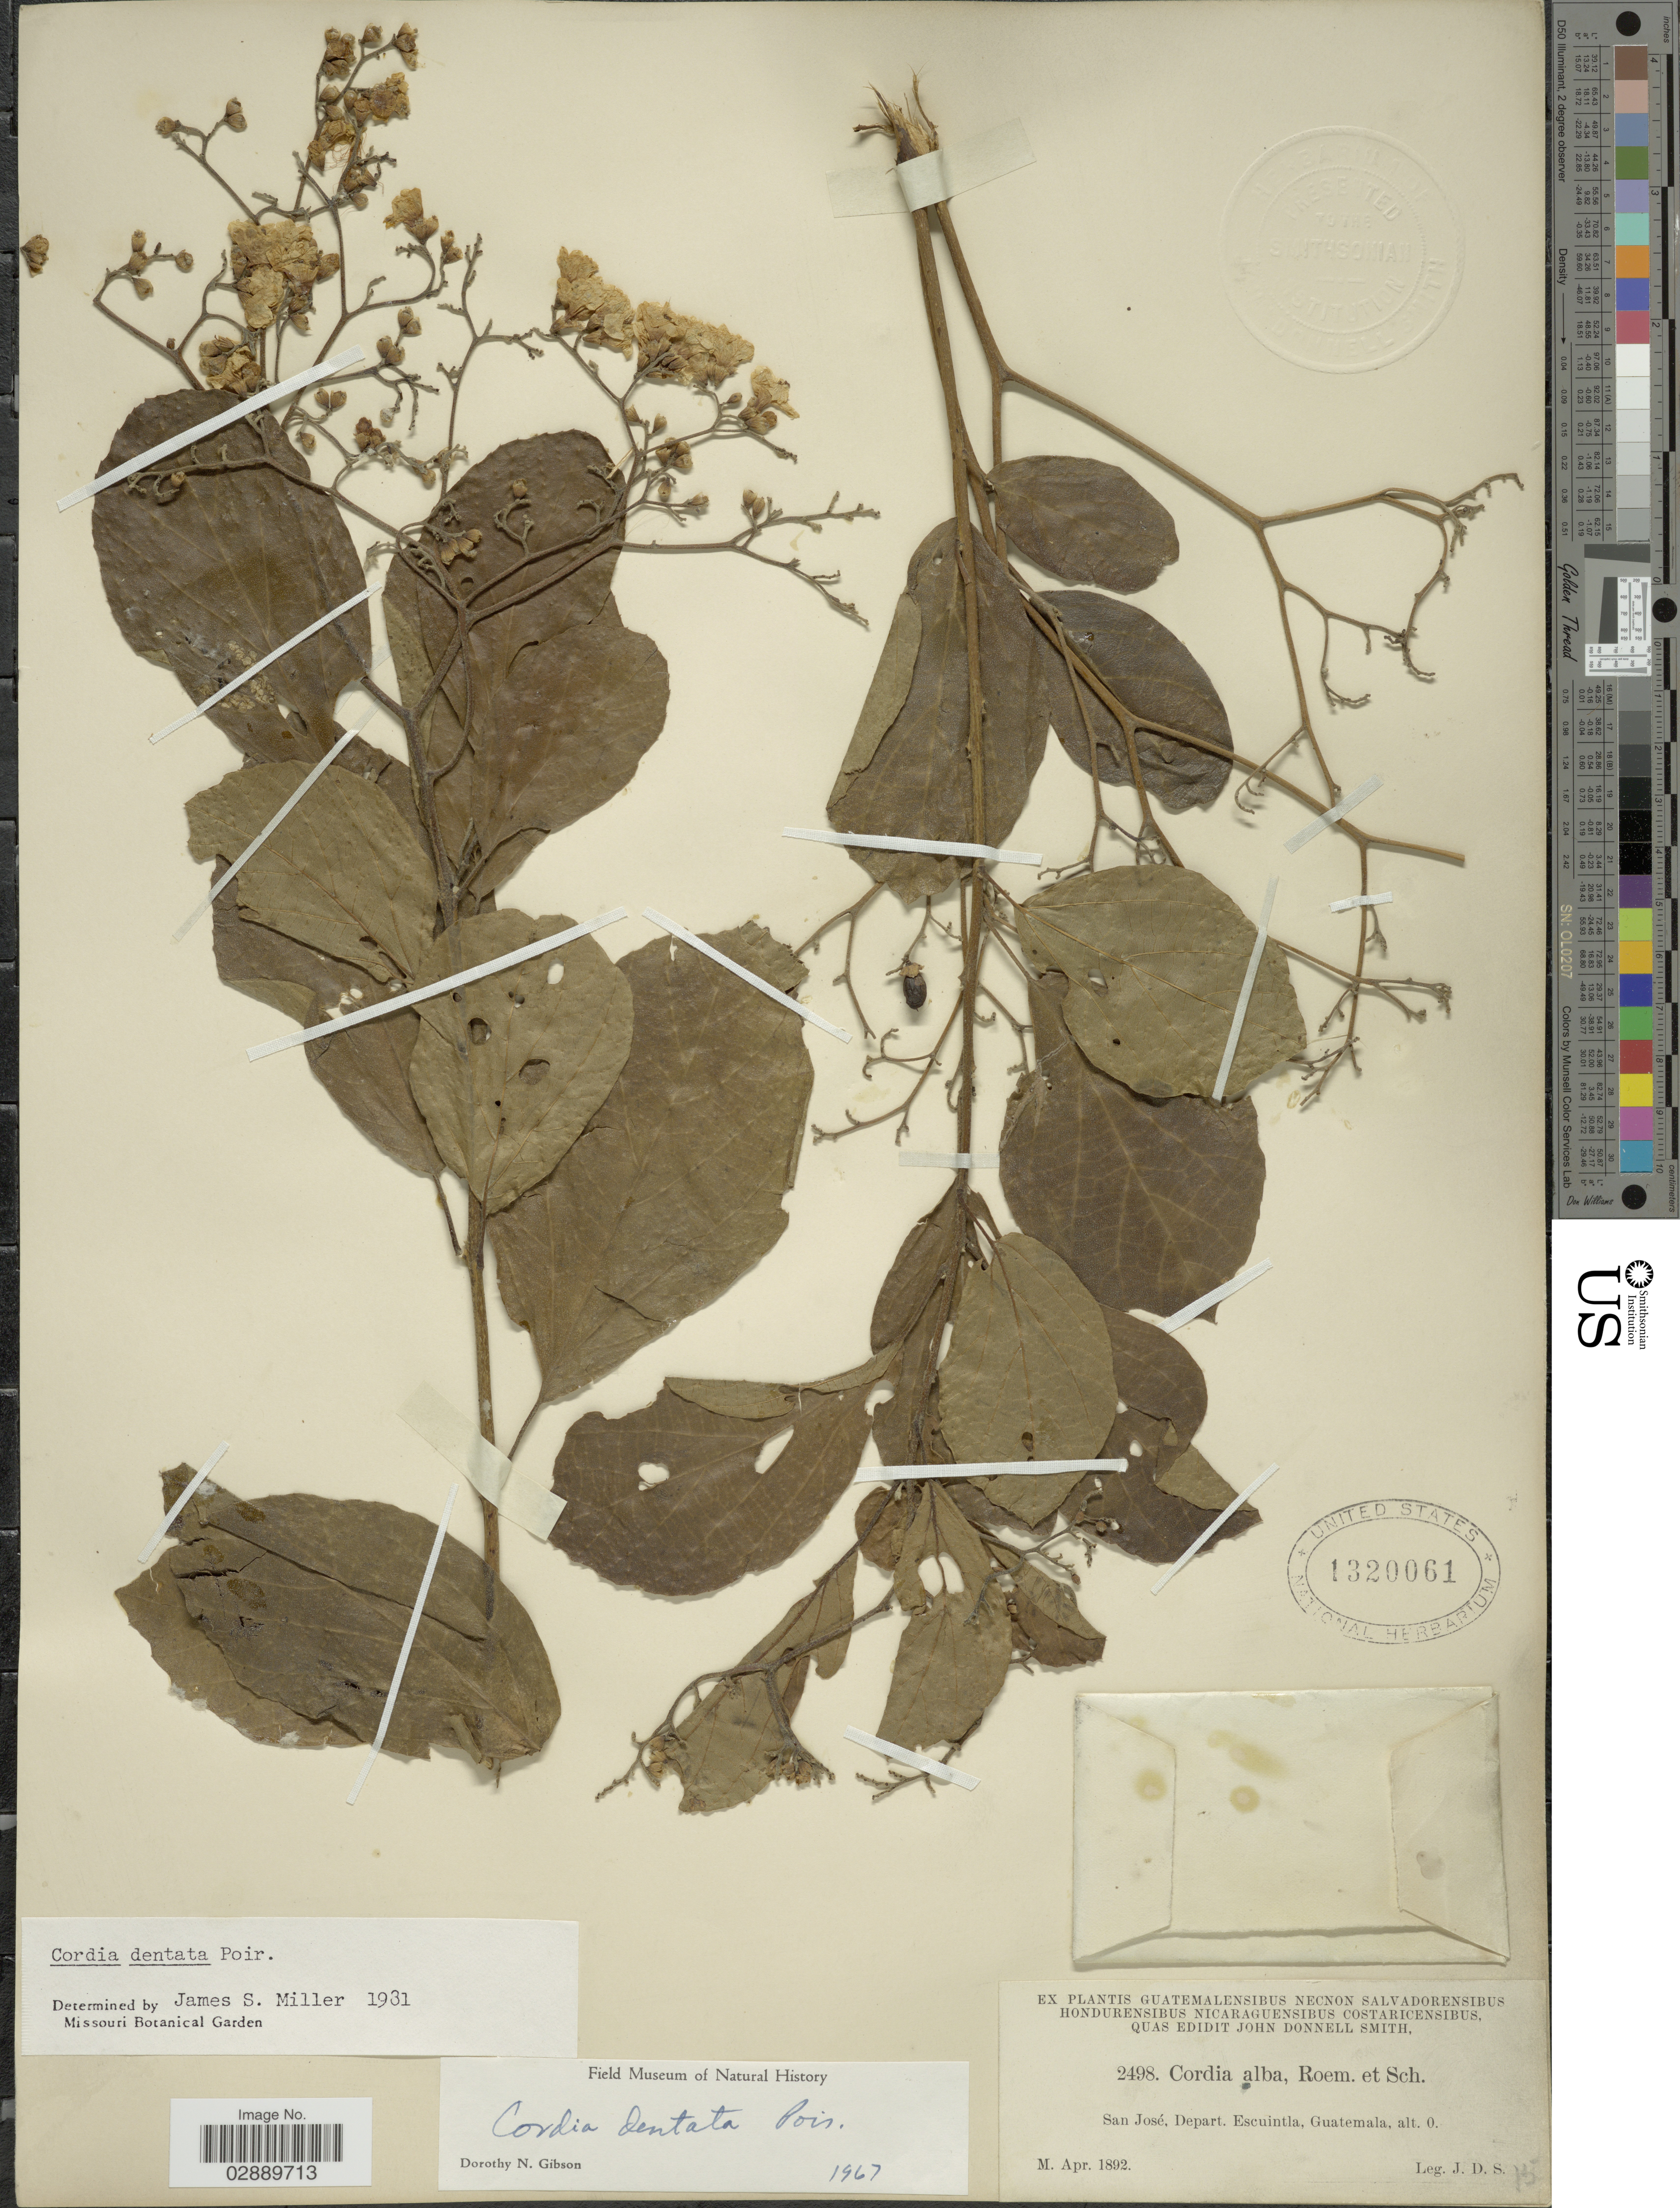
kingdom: Plantae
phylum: Tracheophyta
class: Magnoliopsida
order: Boraginales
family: Cordiaceae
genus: Cordia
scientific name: Cordia dentata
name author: Poir.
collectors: J. Donnell Smith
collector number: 2498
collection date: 1892-04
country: Guatemala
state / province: Escuintla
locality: San José, Depart. Escuintla.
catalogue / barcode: US 1320061